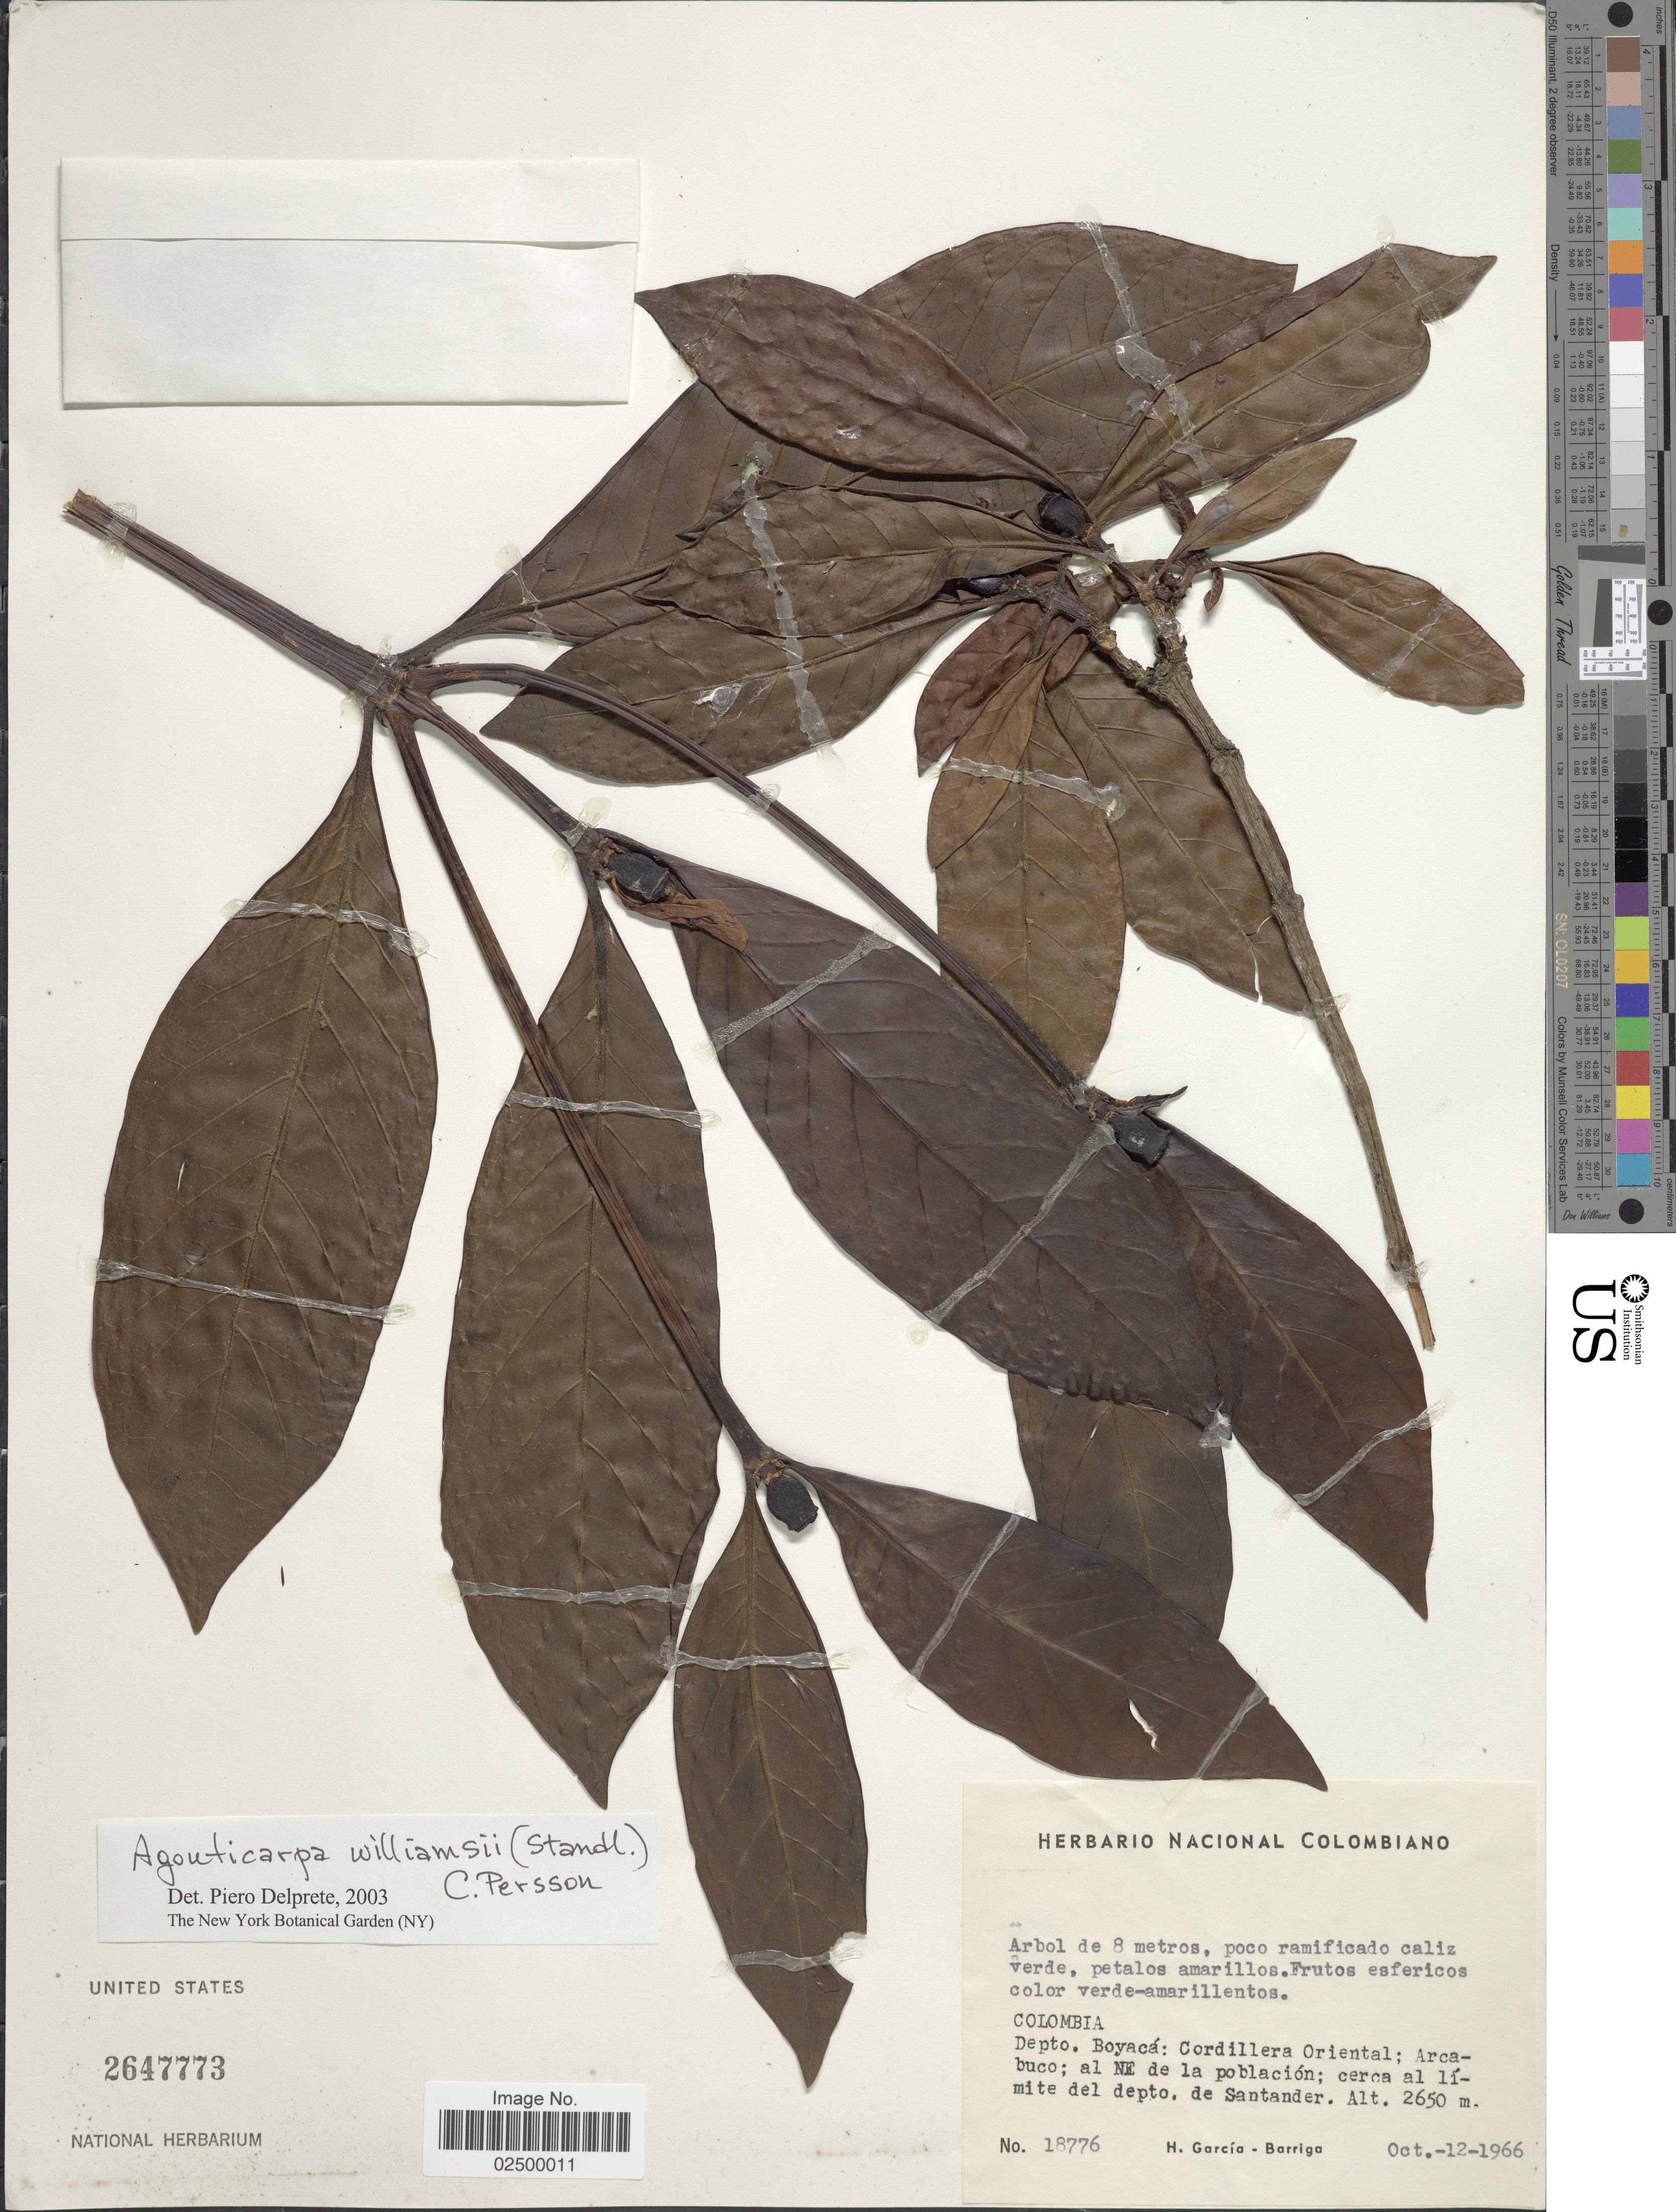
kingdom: Plantae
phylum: Tracheophyta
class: Magnoliopsida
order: Gentianales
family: Rubiaceae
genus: Agouticarpa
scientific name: Agouticarpa williamsii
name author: (Standl.) C.H. Perss.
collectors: H. García Barriga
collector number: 18776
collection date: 1966-10-12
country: Colombia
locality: Depto. Boyaca: Cordillera Oriental; Arcabuco; al NE de la poblacion; cerca al limite del depto. de Santander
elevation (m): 2650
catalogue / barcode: US 2647773